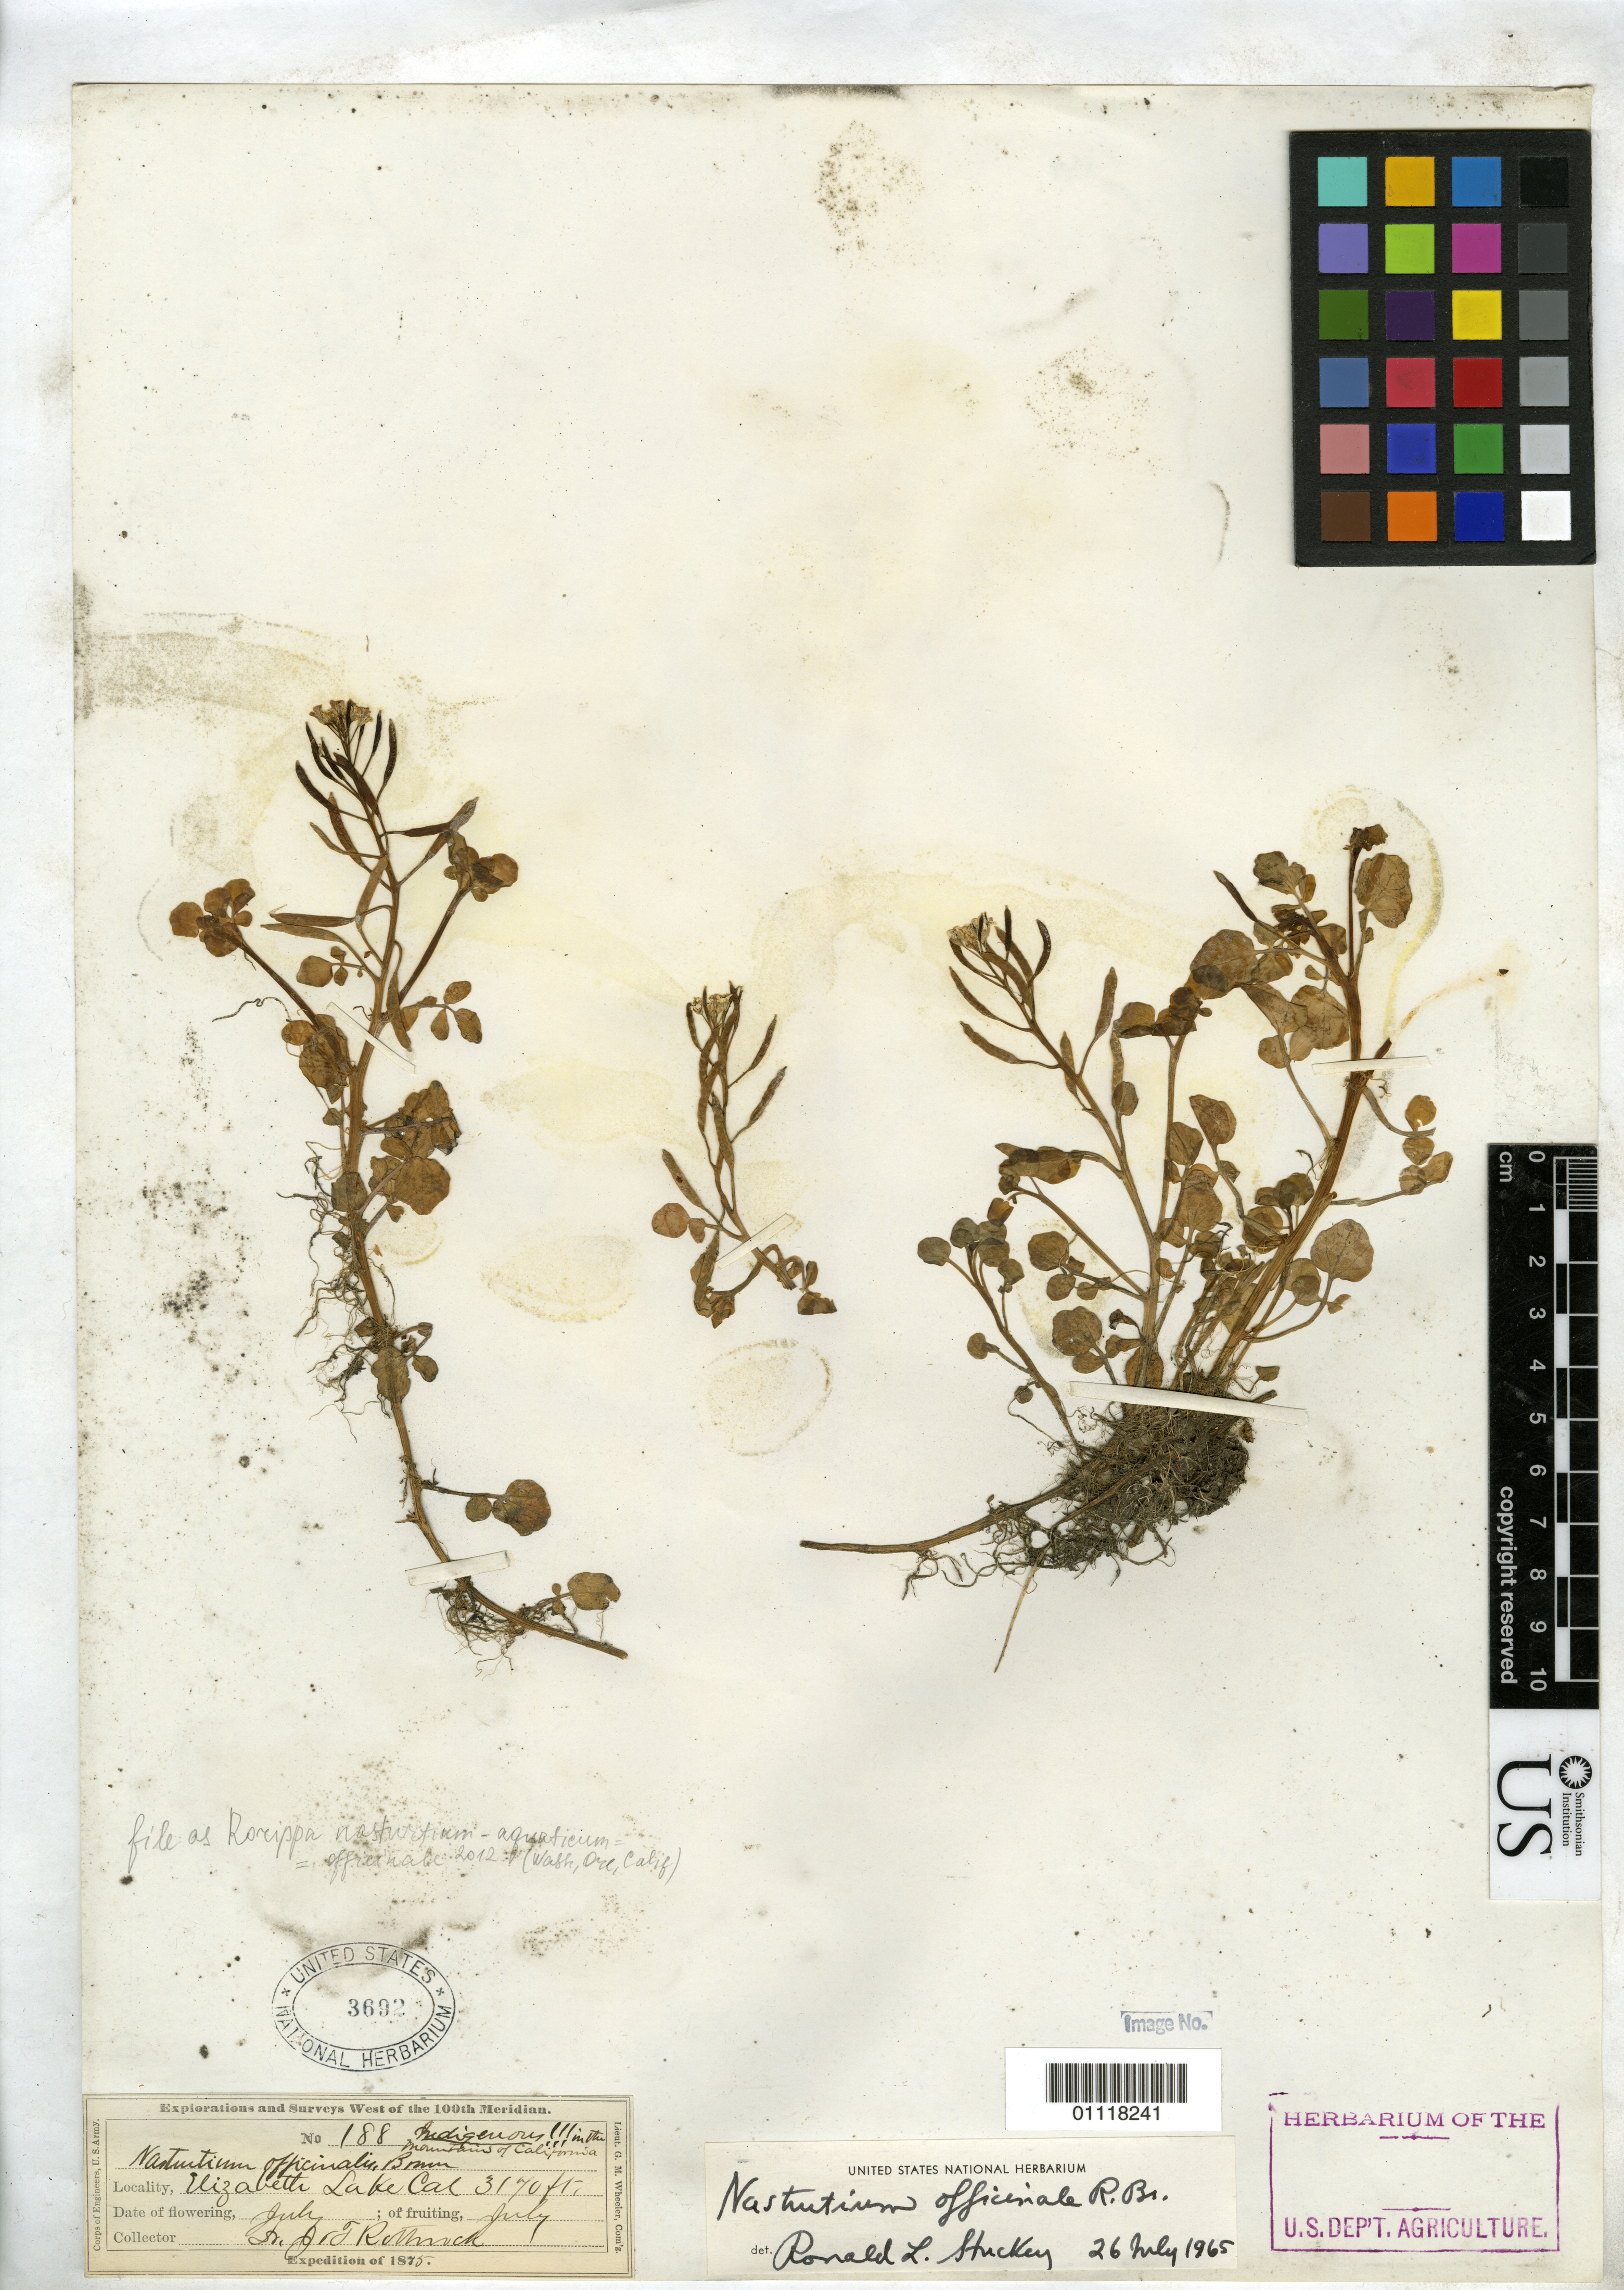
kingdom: Plantae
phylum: Tracheophyta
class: Magnoliopsida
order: Brassicales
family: Brassicaceae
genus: Rorippa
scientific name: Rorippa nasturtium-aquaticum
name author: (L.) Hayek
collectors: J. T. Rothrock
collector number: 188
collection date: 1875-07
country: United States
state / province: California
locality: Elizabeth Lake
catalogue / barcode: US 3692